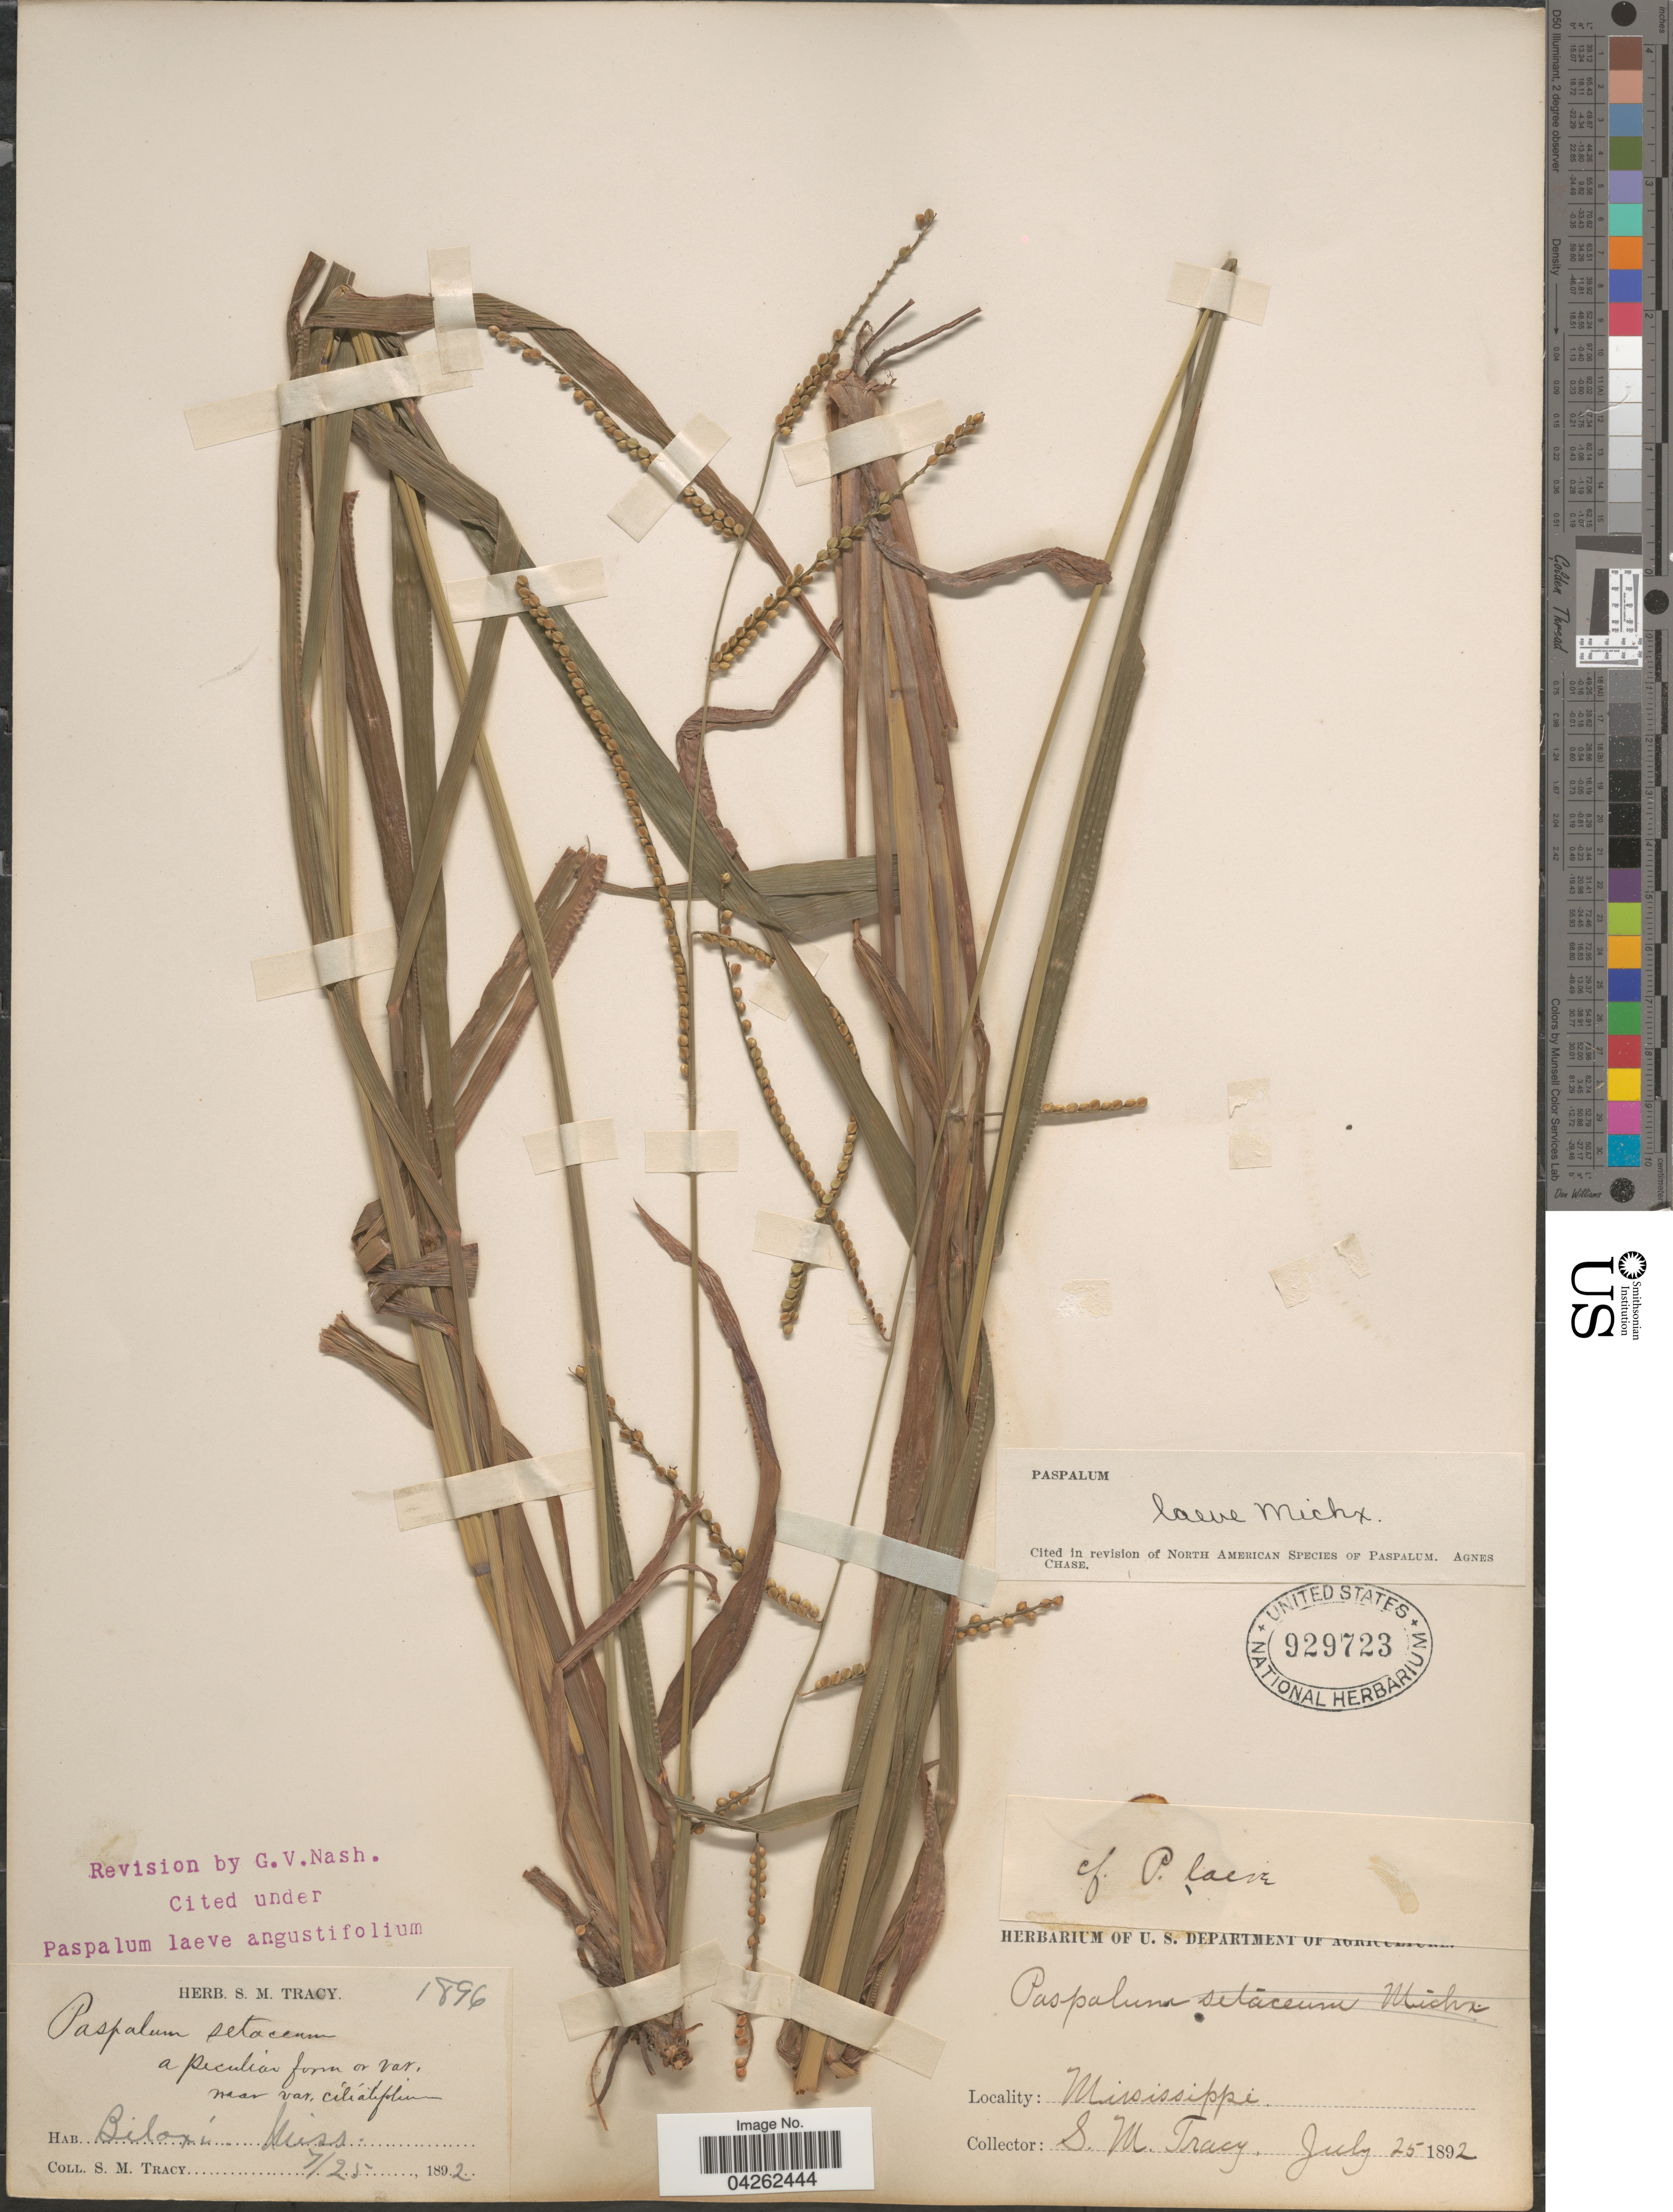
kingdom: Plantae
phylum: Tracheophyta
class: Liliopsida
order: Poales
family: Poaceae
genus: Paspalum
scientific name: Paspalum laeve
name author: Michx.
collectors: S. M. Tracy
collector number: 1896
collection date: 1892-07-25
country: United States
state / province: Mississippi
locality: Biloxi.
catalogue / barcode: US 929723